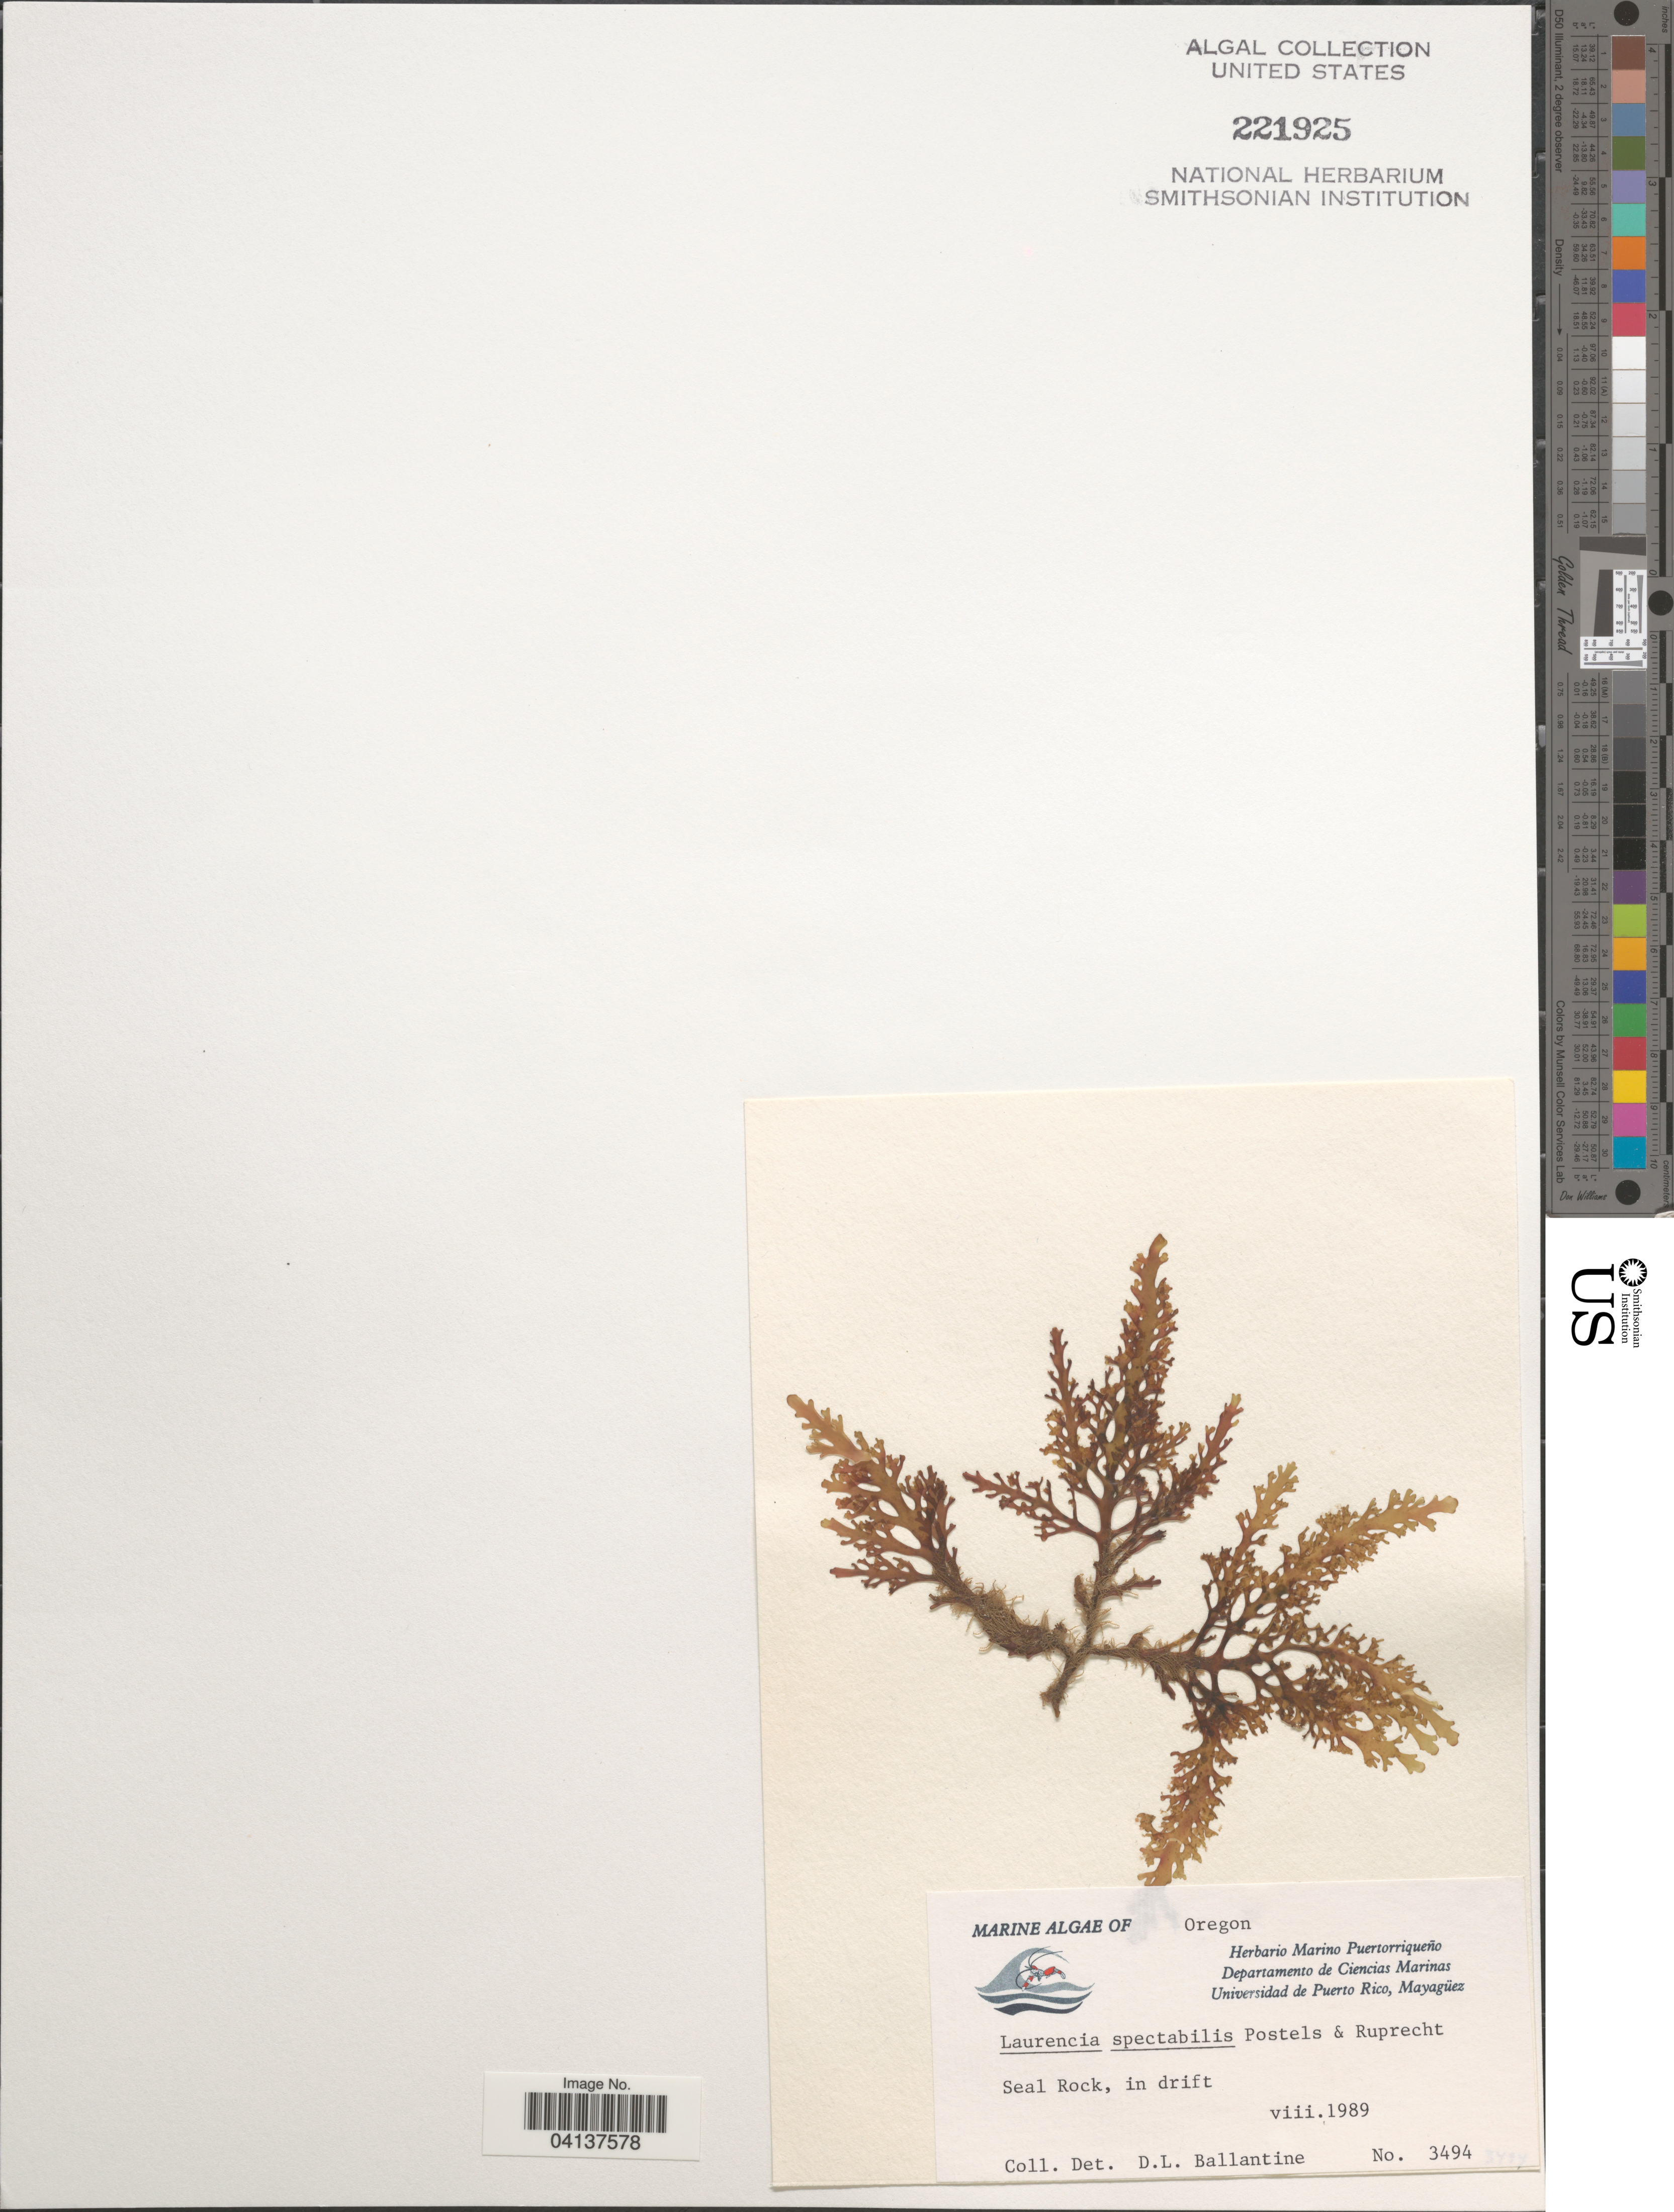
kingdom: Plantae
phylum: Rhodophyta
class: Florideophyceae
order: Ceramiales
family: Rhodomelaceae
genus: Laurencia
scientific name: Laurencia spectabilis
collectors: D.L. Ballantine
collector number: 3494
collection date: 1989-08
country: United States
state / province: Oregon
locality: Seal Rock, in drift.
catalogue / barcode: US 221925